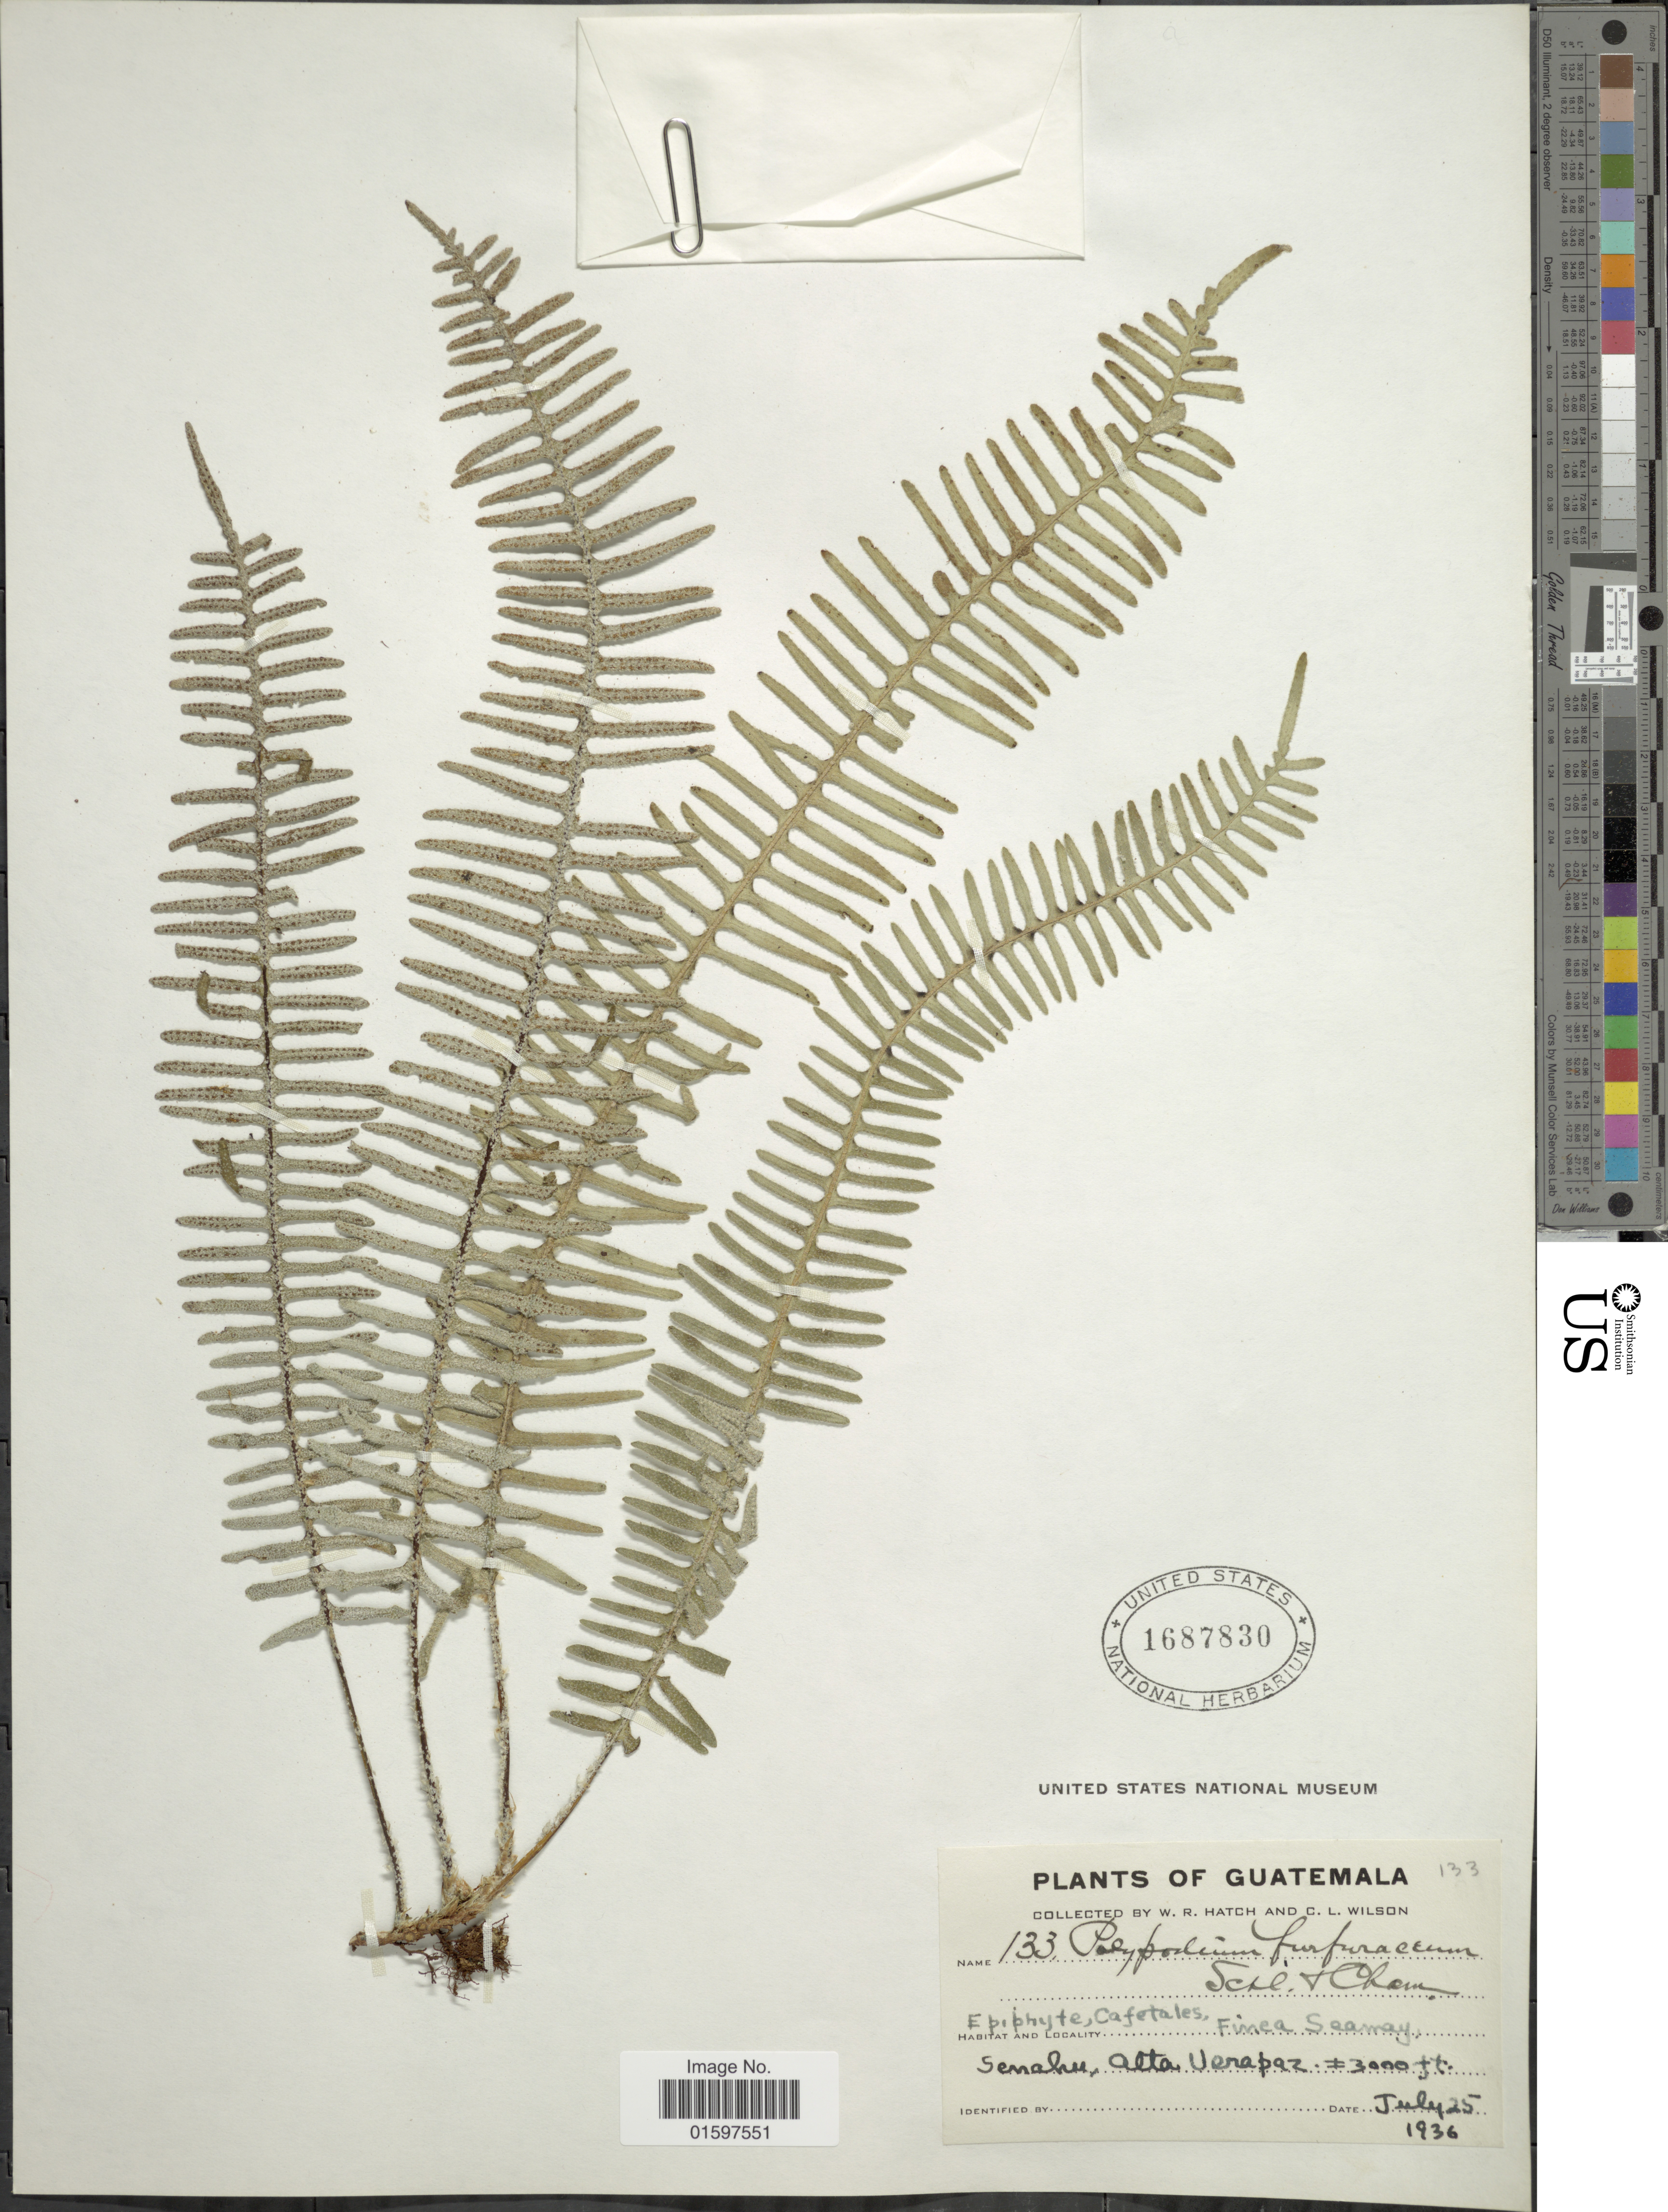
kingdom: Plantae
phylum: Tracheophyta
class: Polypodiopsida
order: Polypodiales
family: Polypodiaceae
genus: Pleopeltis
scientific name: Pleopeltis furfuracea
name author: (Schltdl. & Cham.) A.R. Sm. & Tejero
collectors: W. Hatch & C. L. Wilson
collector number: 133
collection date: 1936-07-25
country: Guatemala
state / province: Alta Verapaz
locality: cafetales, Finca Seamay, Senahu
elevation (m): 914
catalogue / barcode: US 1687830